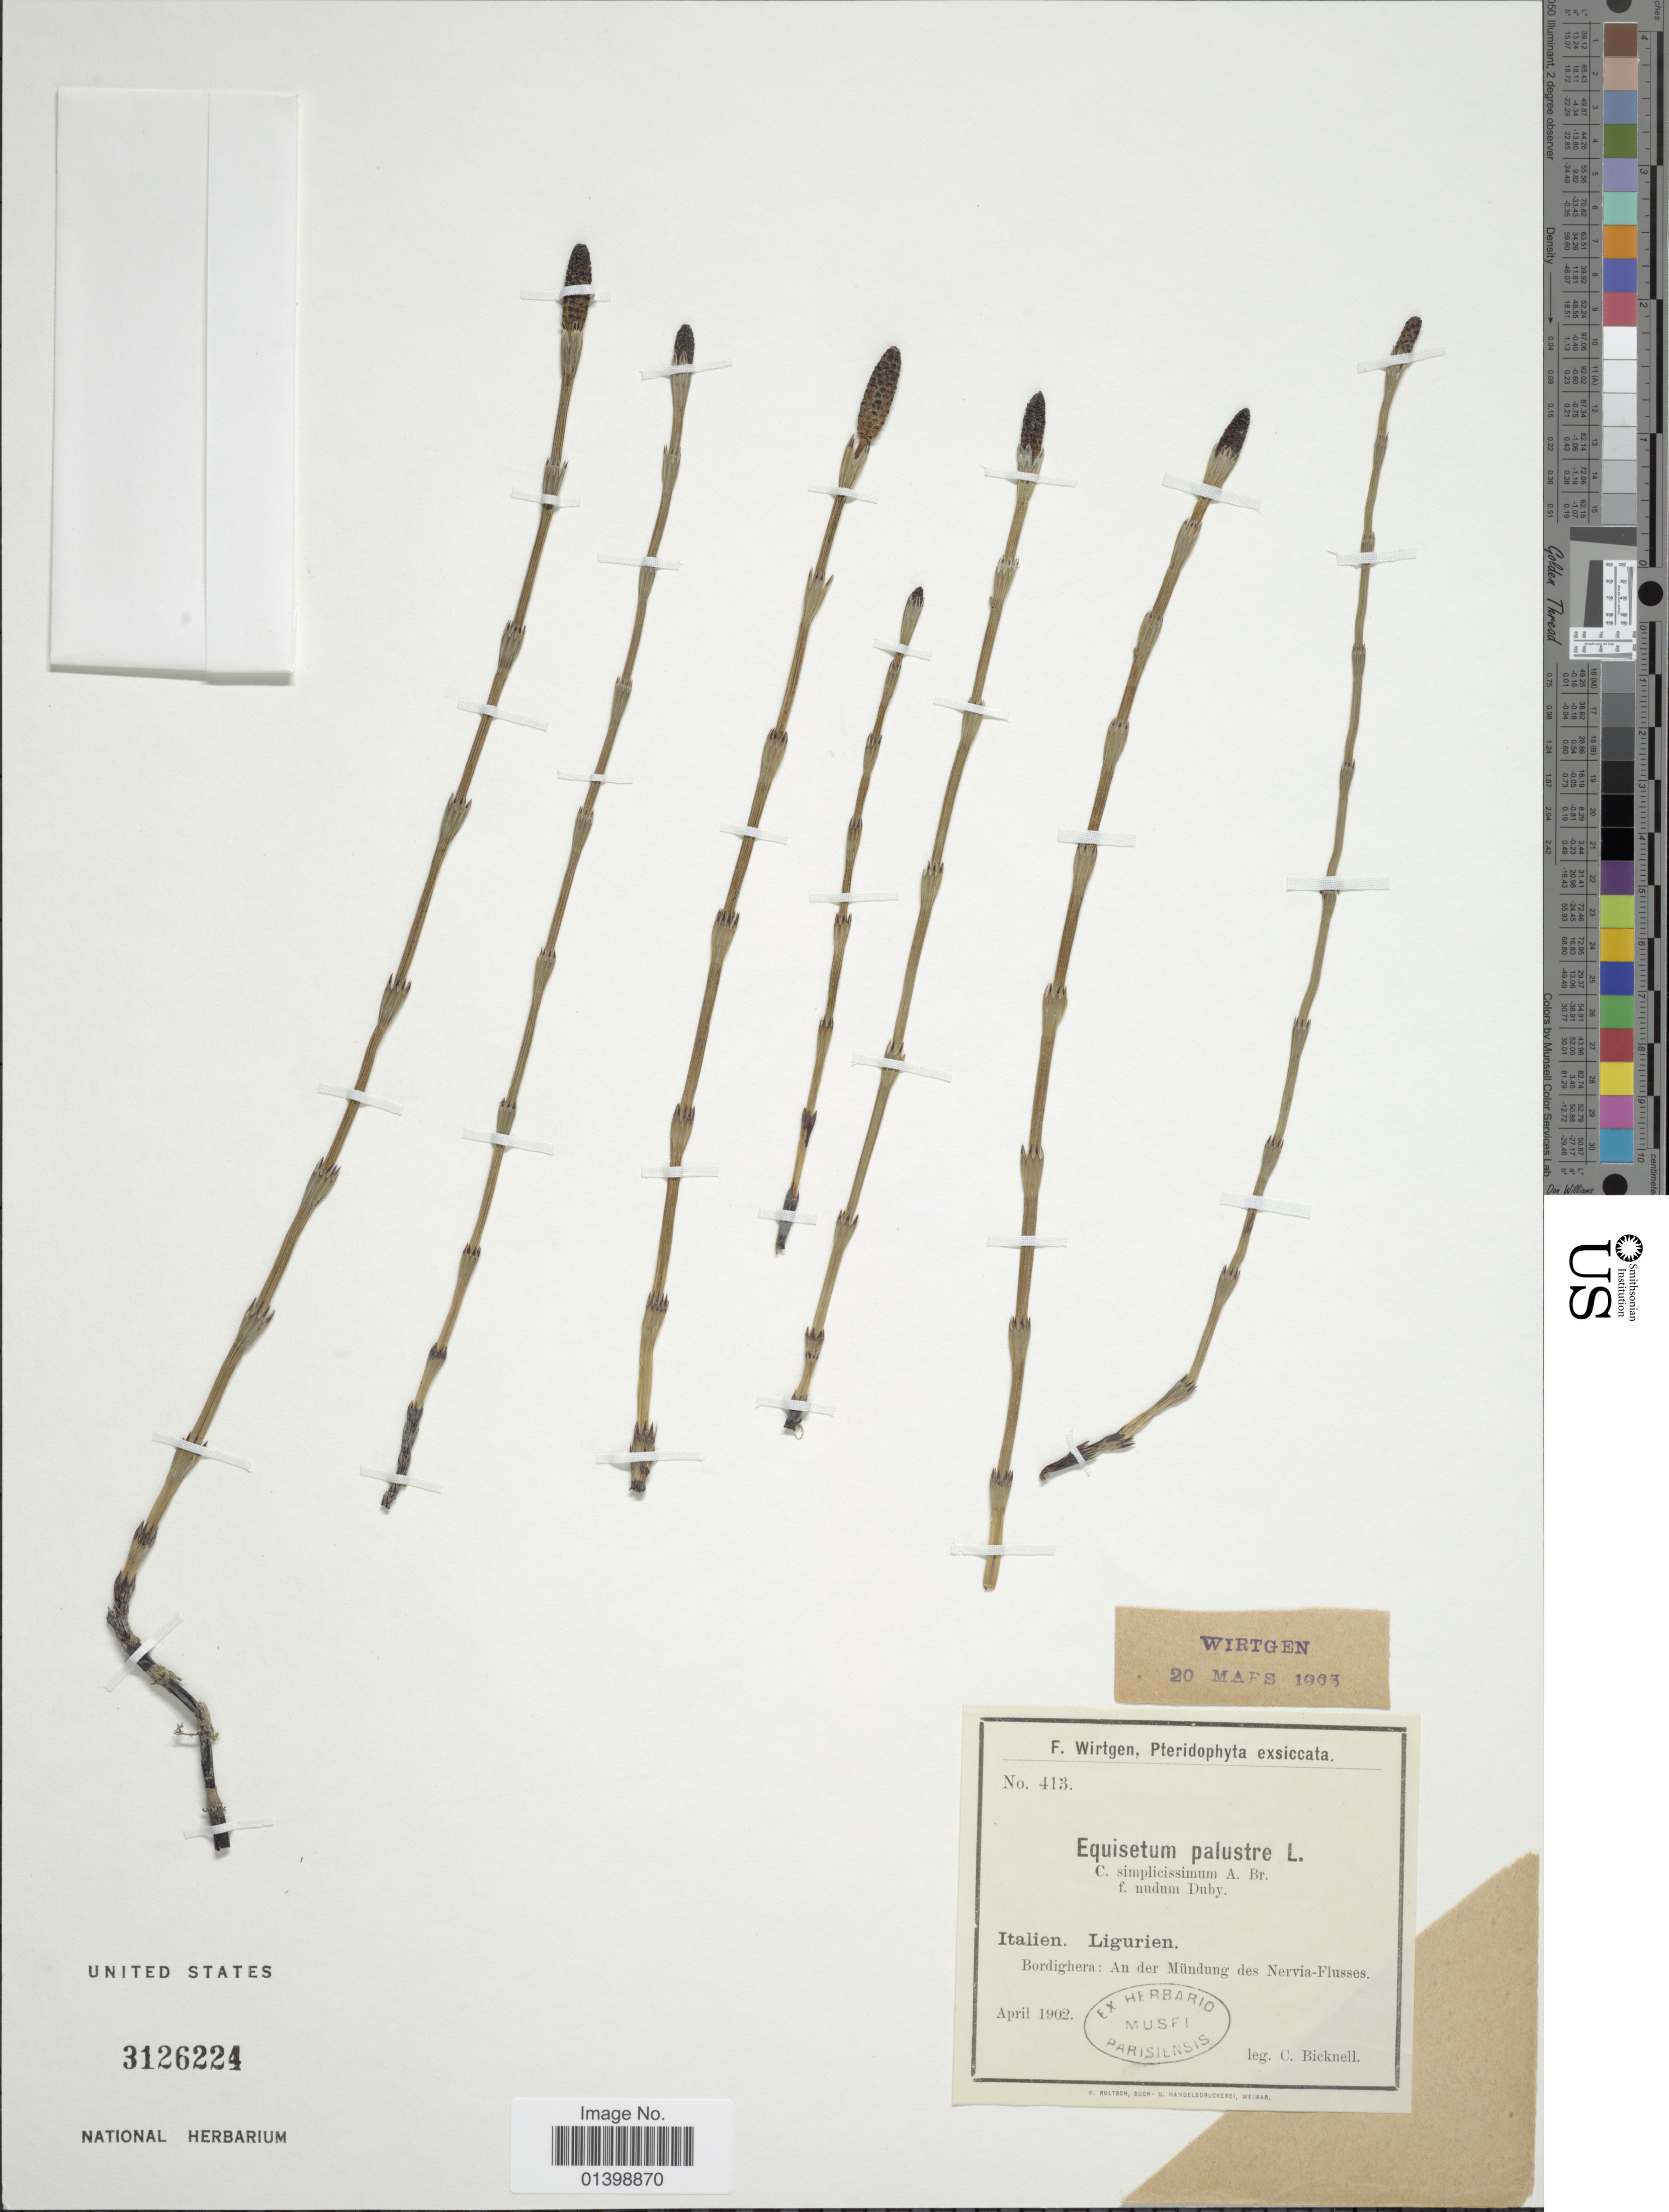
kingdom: Plantae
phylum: Tracheophyta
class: Polypodiopsida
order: Equisetales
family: Equisetaceae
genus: Equisetum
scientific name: Equisetum palustre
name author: L.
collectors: C. Bicknell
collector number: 413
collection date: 1902-04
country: Italy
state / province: Liguria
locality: Bordighera: And er Mündung des Nervia-Flusses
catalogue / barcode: US 3126224